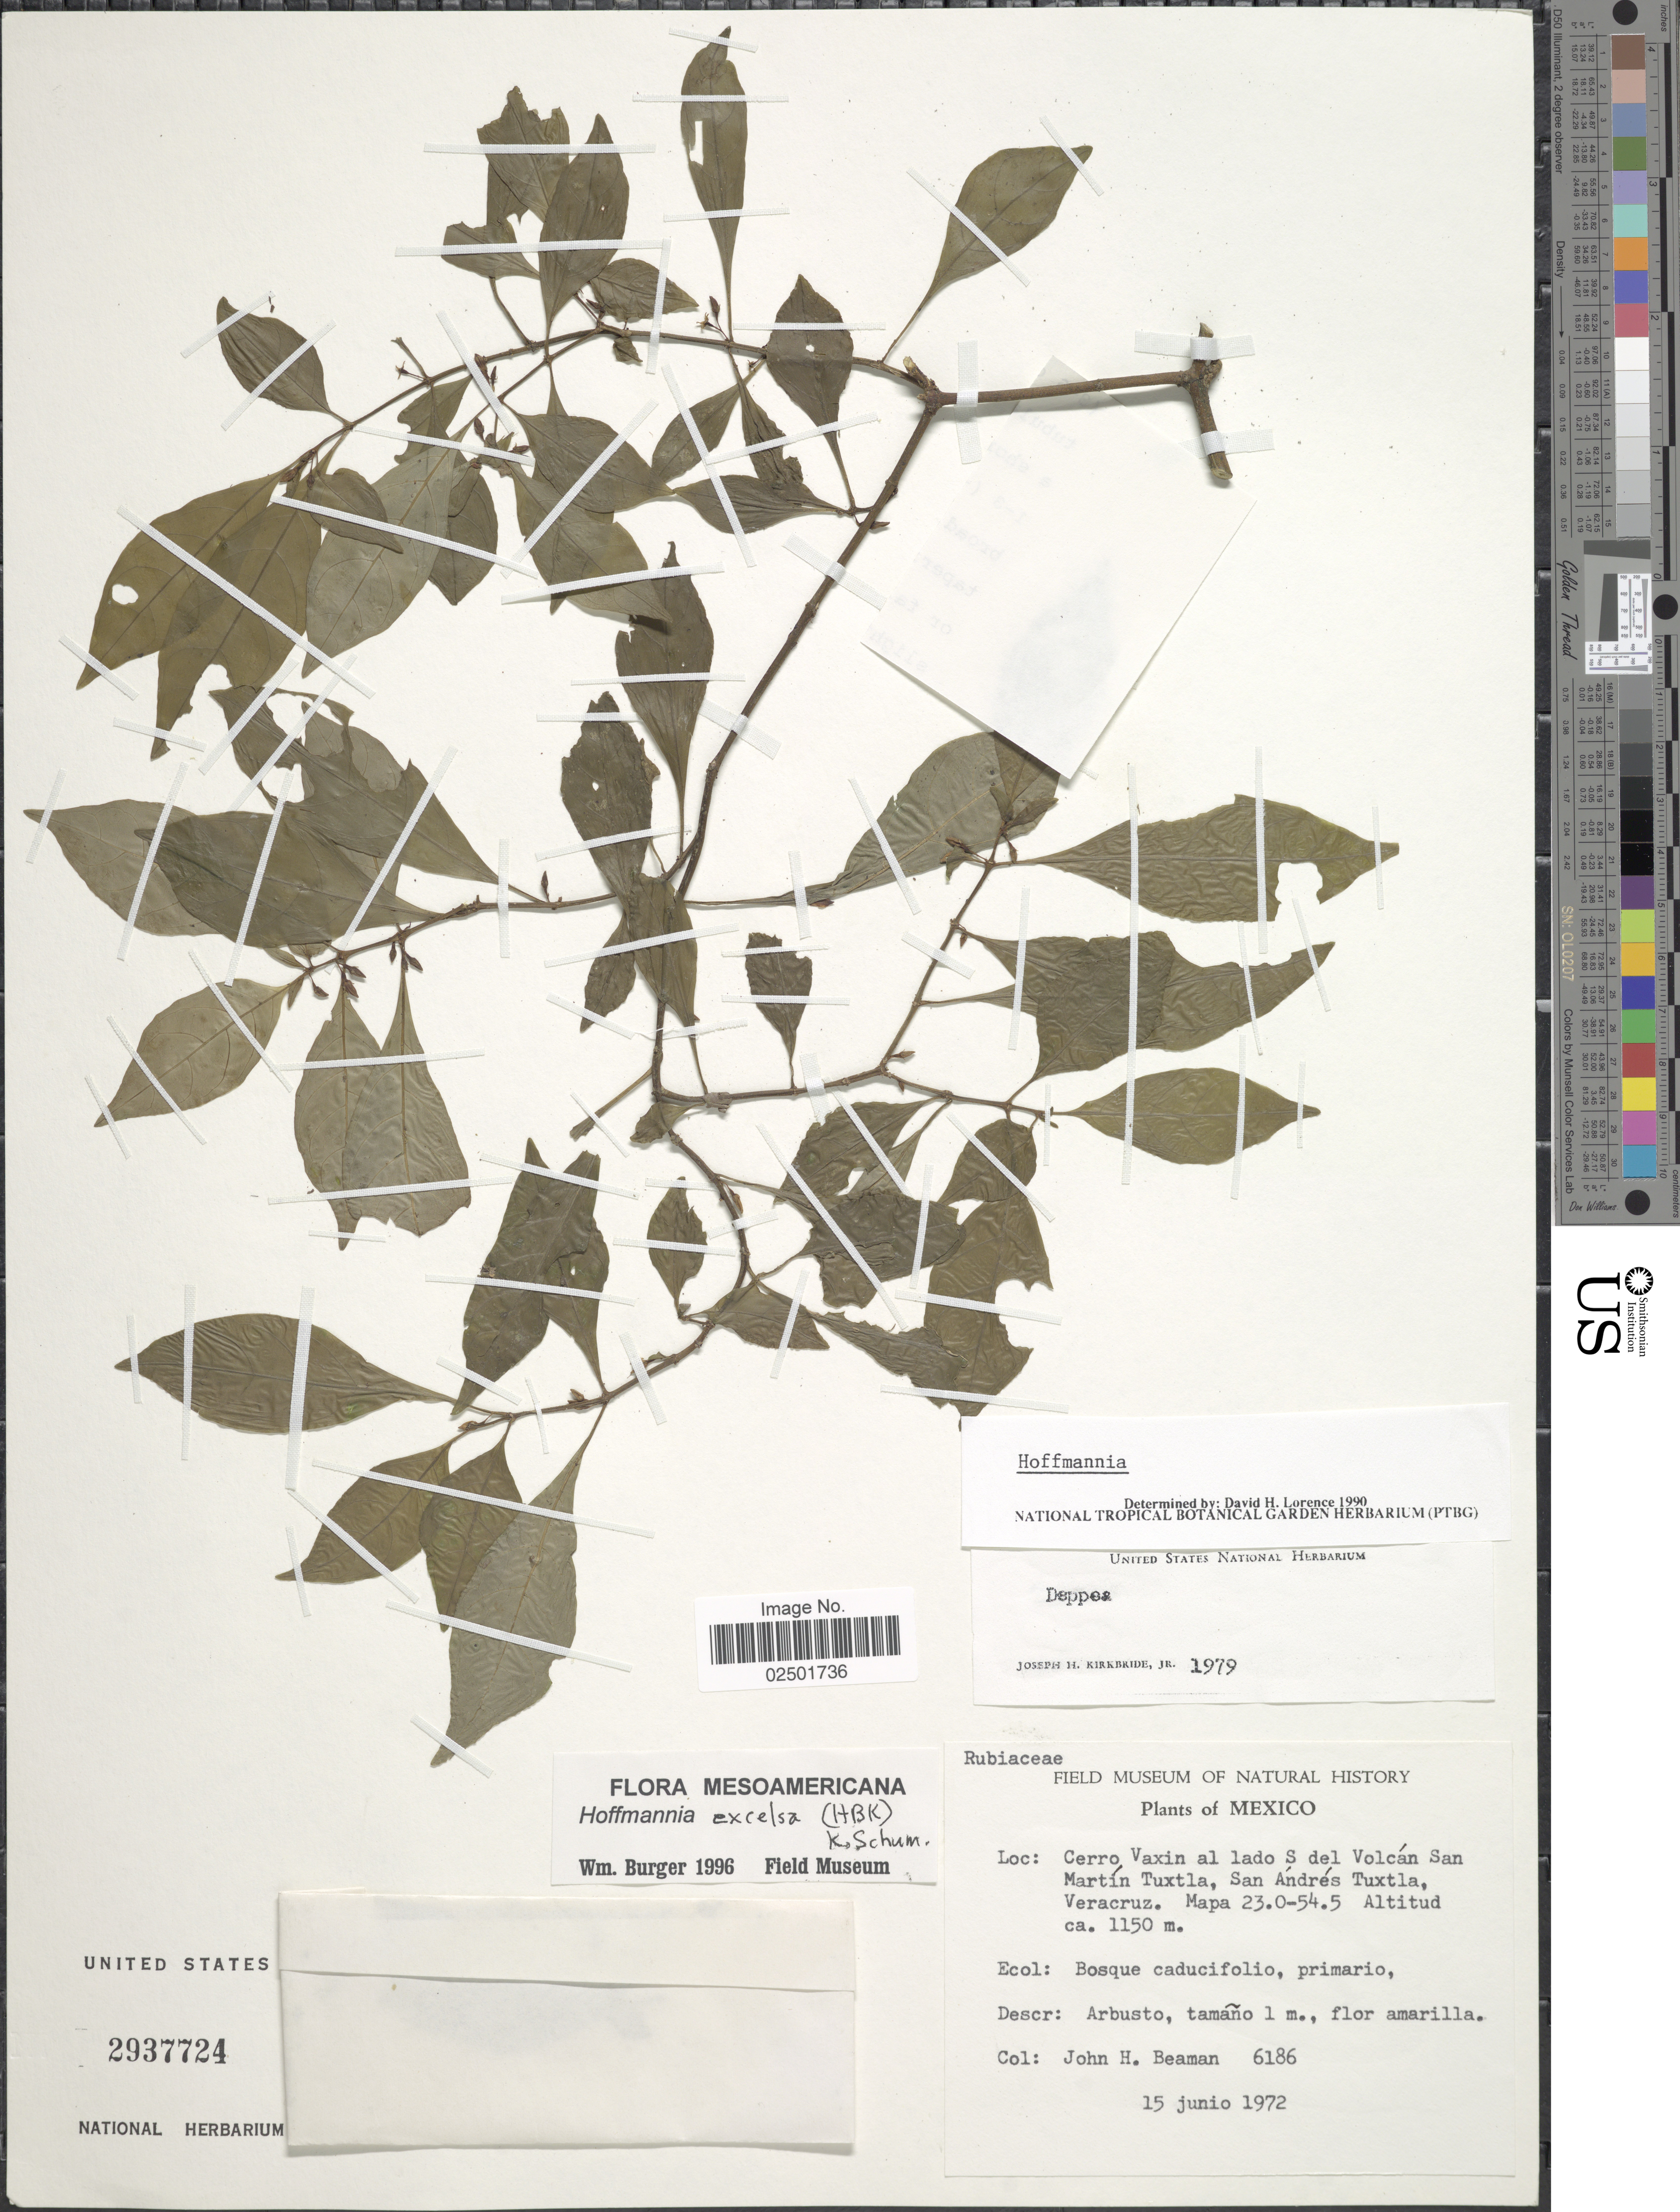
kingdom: Plantae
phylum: Tracheophyta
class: Magnoliopsida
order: Gentianales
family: Rubiaceae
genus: Hoffmannia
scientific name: Hoffmannia excelsa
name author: (Kunth) K. Schum.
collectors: J. H. Beaman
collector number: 6186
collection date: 1972-06-15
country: Mexico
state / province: Veracruz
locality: Cerro Vaxin al aldo S del Volcán San Martín Tuxtla, San Andrés Tuxtla, Veracruz. Mapa 23.0-54.5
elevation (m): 1150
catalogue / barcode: US 2937724